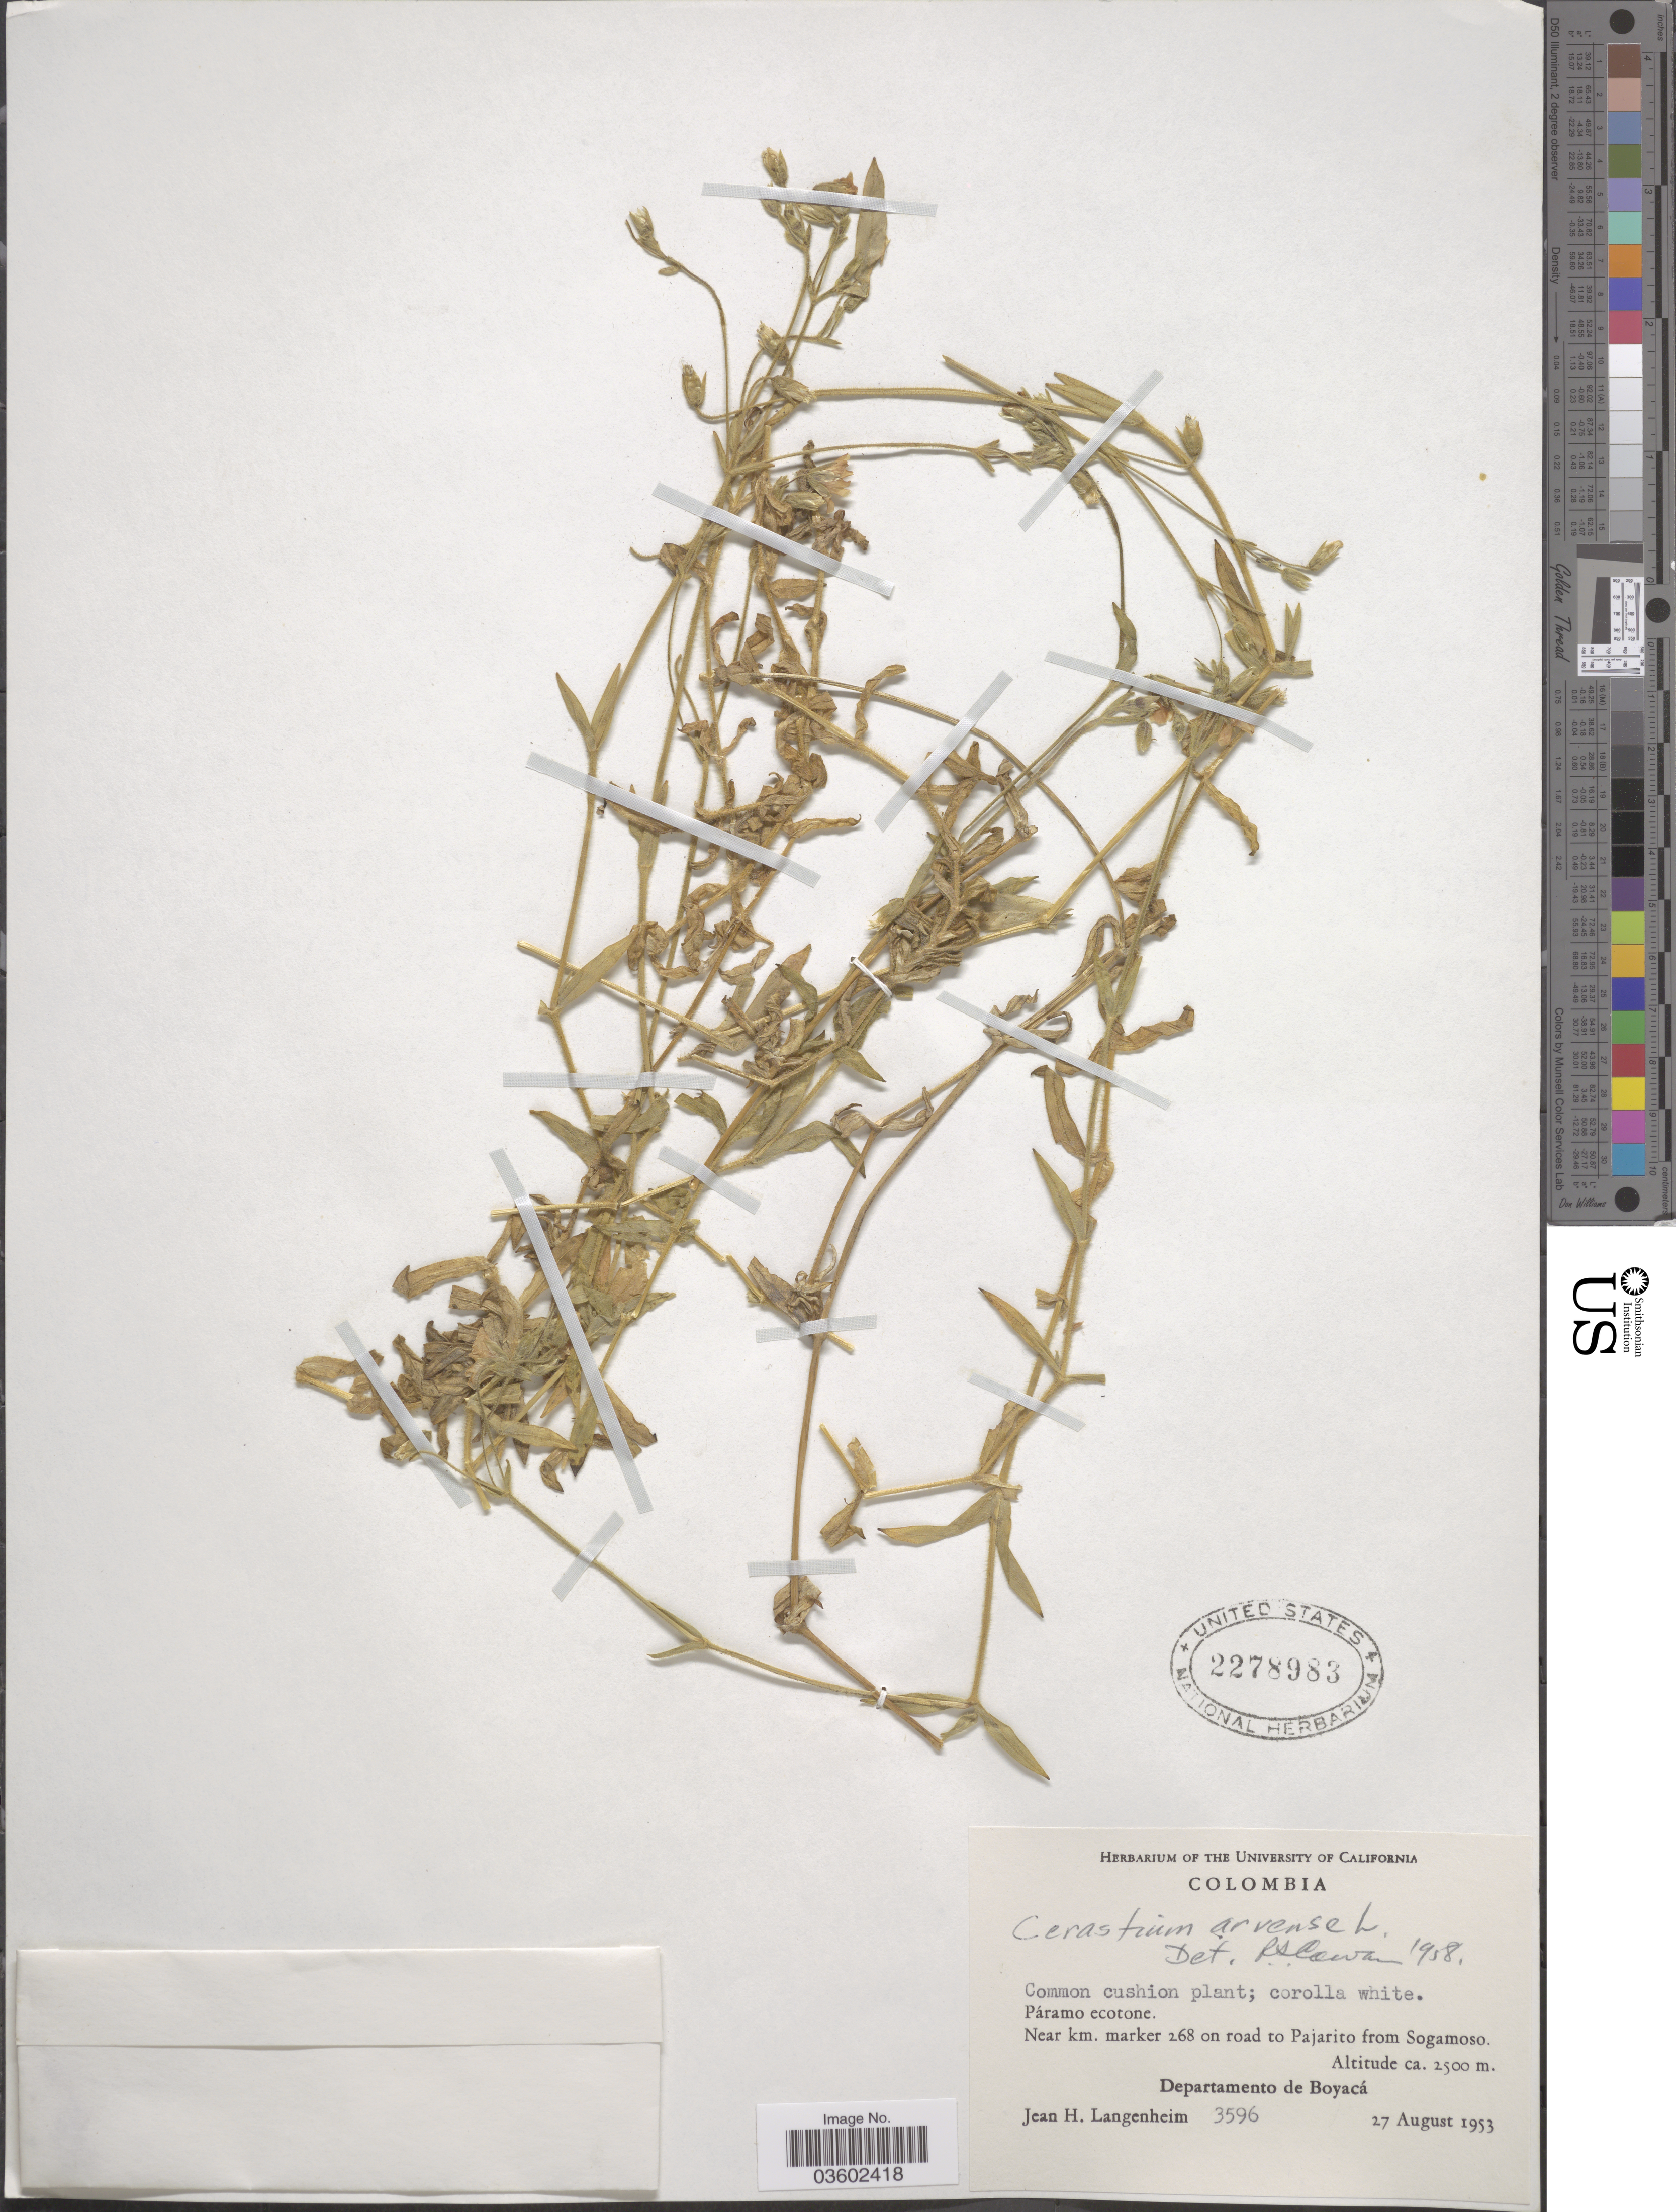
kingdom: Plantae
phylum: Tracheophyta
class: Magnoliopsida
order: Caryophyllales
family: Caryophyllaceae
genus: Cerastium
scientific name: Cerastium arvense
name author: L.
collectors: J. H. Langenheim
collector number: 3596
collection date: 1953-08-27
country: Colombia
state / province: Boyacá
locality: Near km. marker 268 on road to Pajarito from Sogamoso. Departamento de Boyacá.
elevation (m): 2500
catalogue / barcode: US 2278983